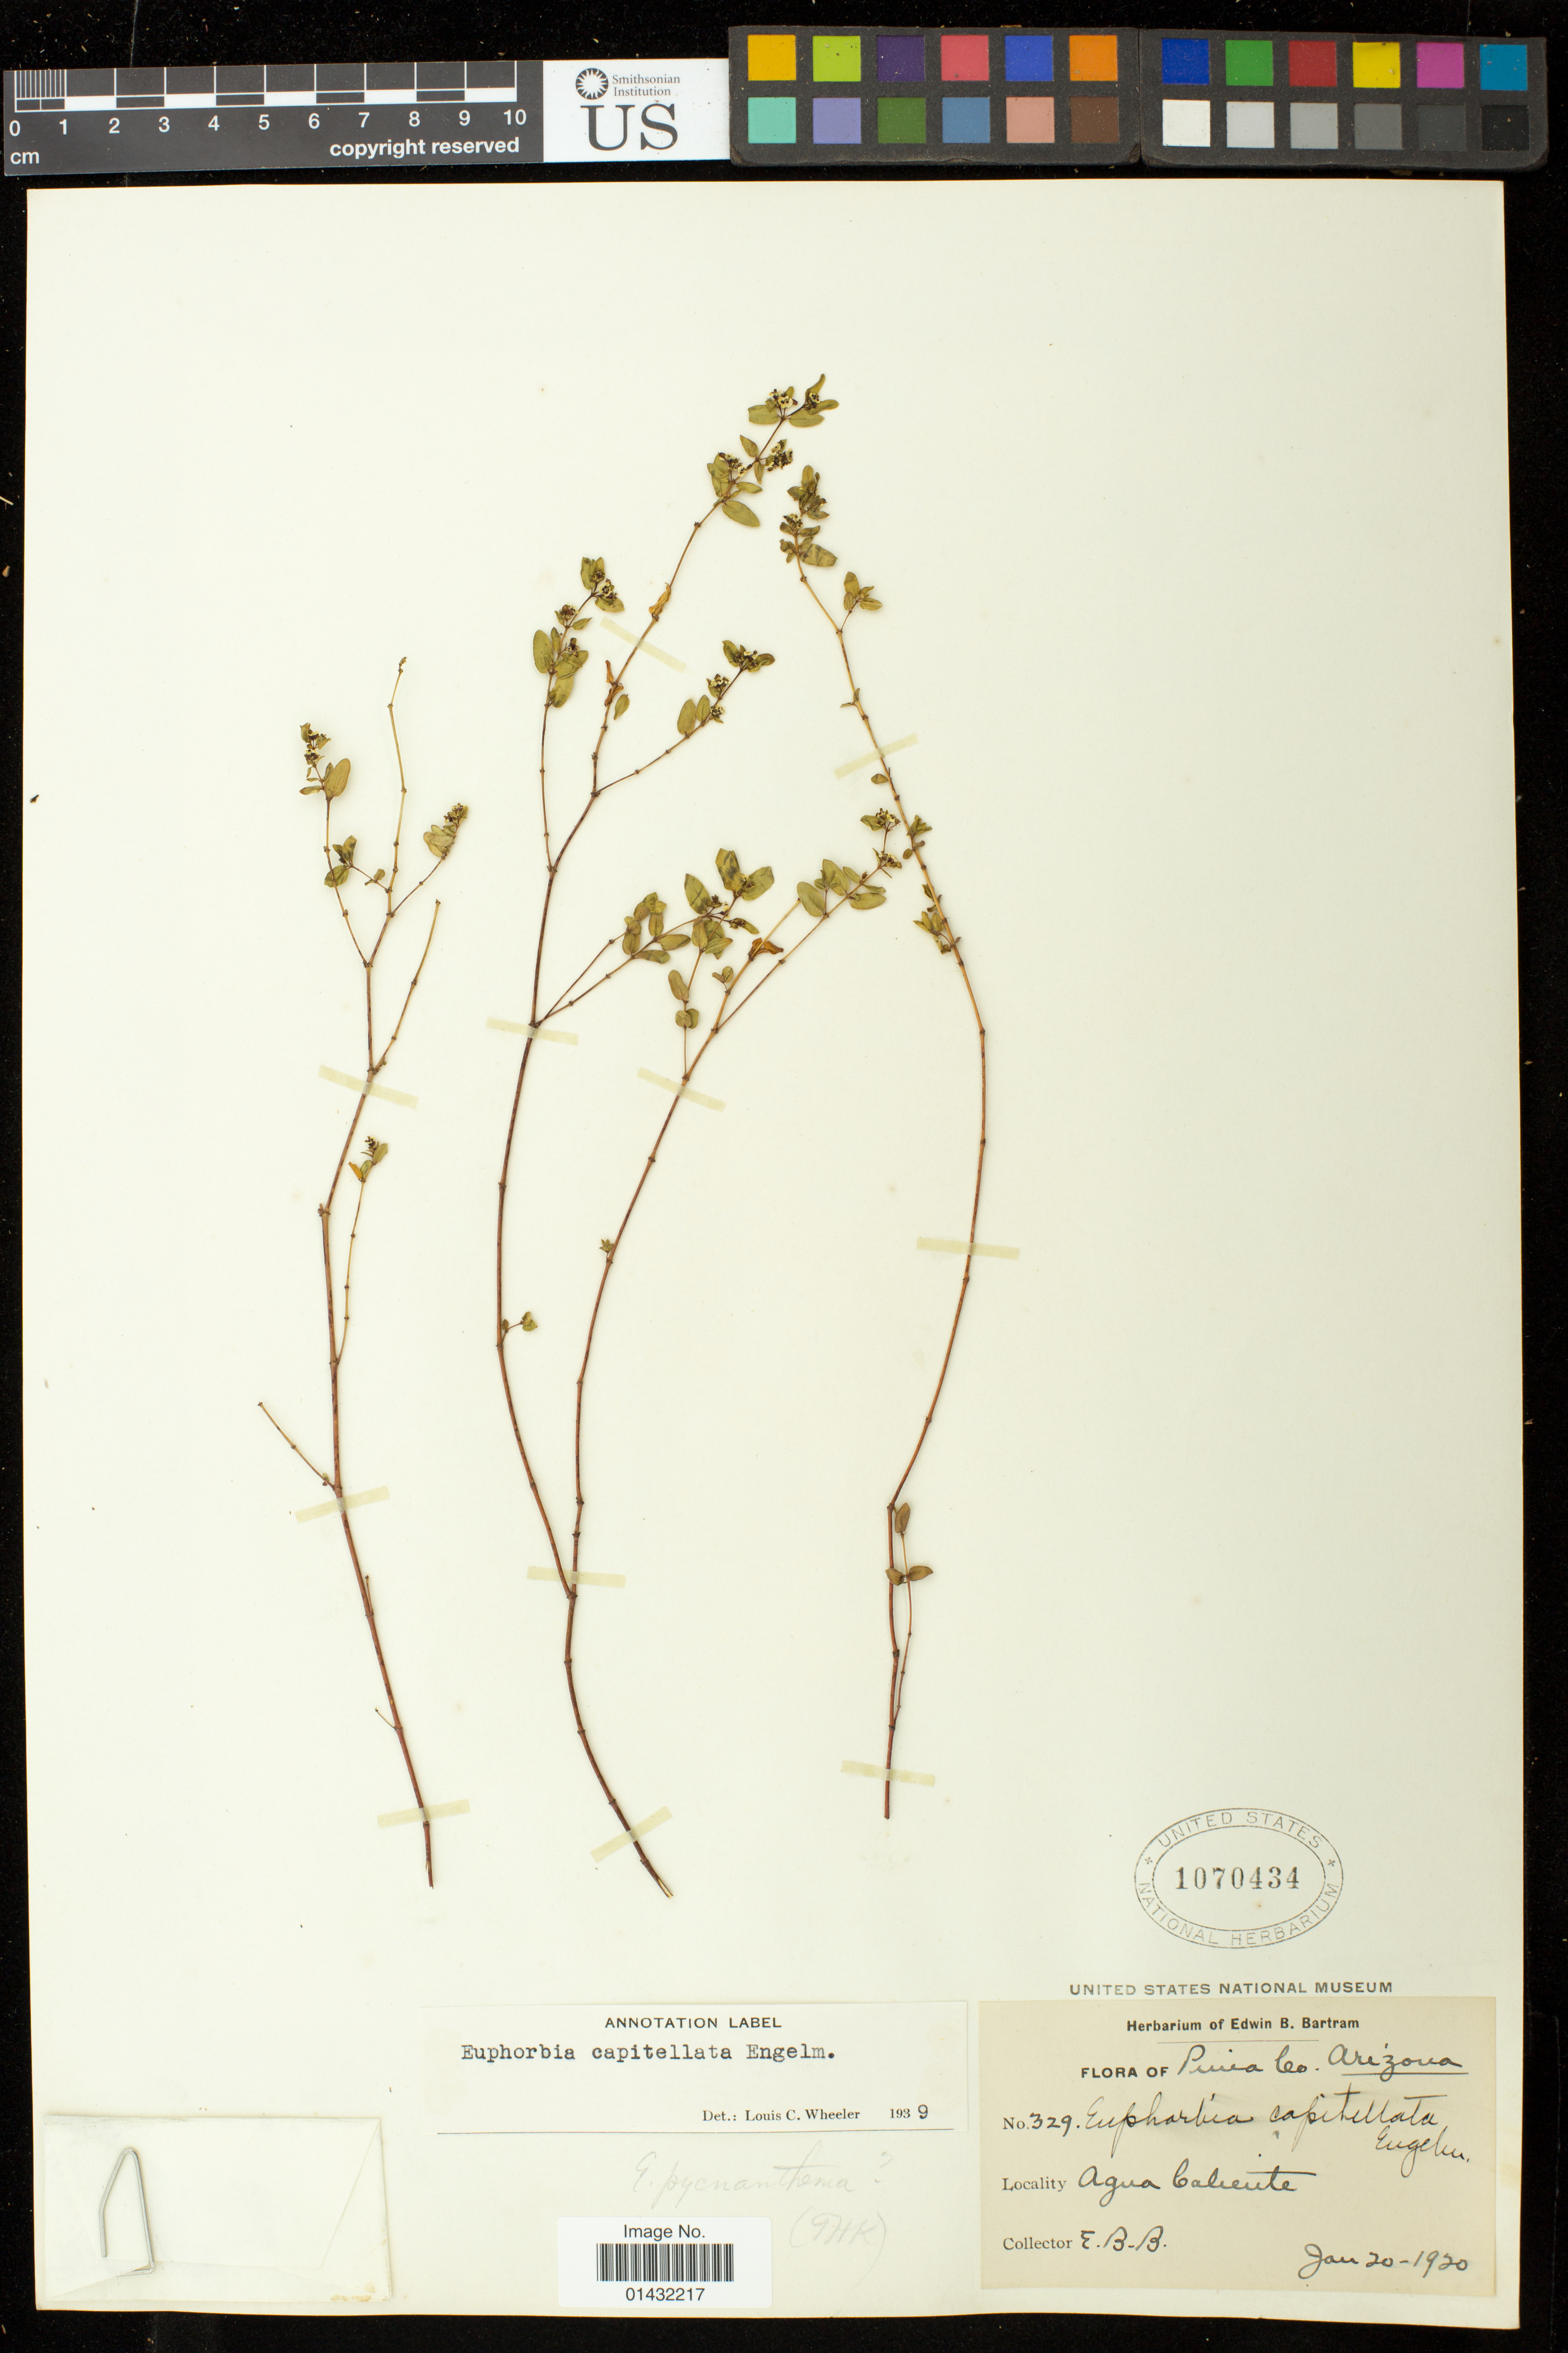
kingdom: Plantae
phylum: Tracheophyta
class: Magnoliopsida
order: Malpighiales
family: Euphorbiaceae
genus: Euphorbia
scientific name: Euphorbia capitellata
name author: Engelm. in Emory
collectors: E. B. Bartram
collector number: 329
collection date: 1920-01-20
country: United States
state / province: Arizona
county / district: Pima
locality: Agua Caliente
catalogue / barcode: US 1070434